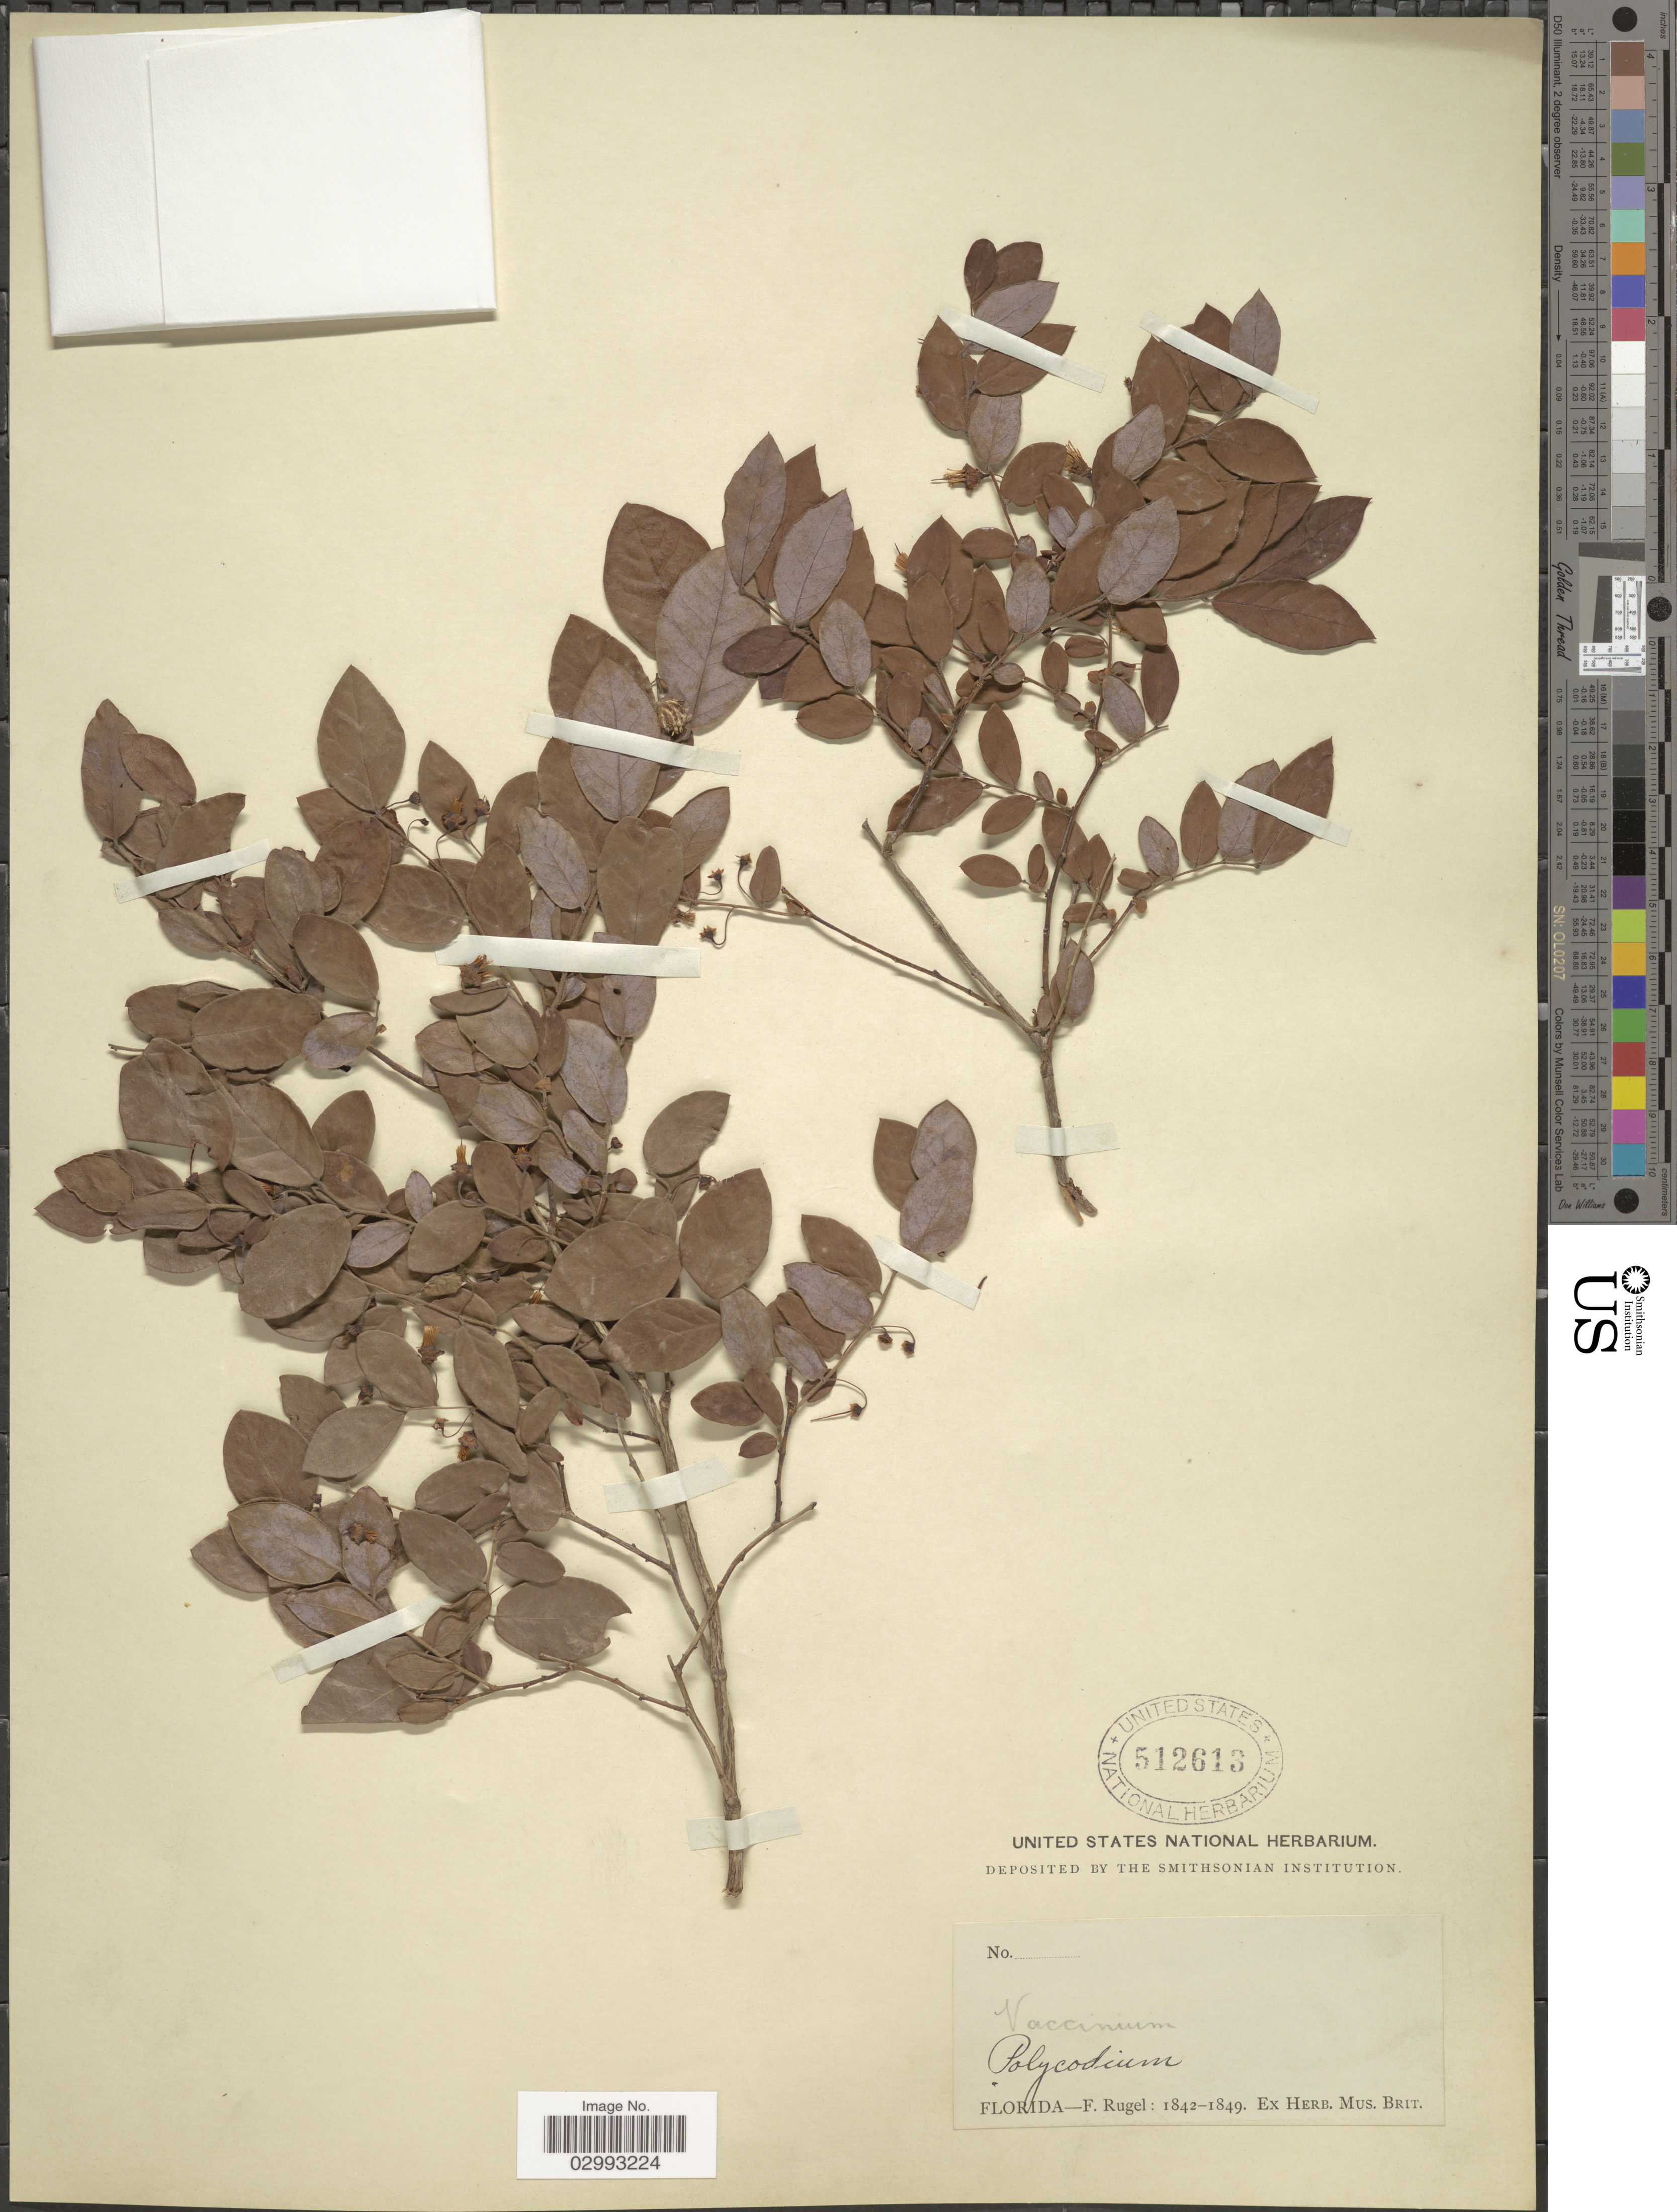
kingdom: Plantae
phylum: Tracheophyta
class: Magnoliopsida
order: Ericales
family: Ericaceae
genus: Polycodium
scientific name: Polycodium revolutum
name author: (Greene) Greene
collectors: F. Rugel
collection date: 1842/1849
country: United States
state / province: Florida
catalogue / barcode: US 512613